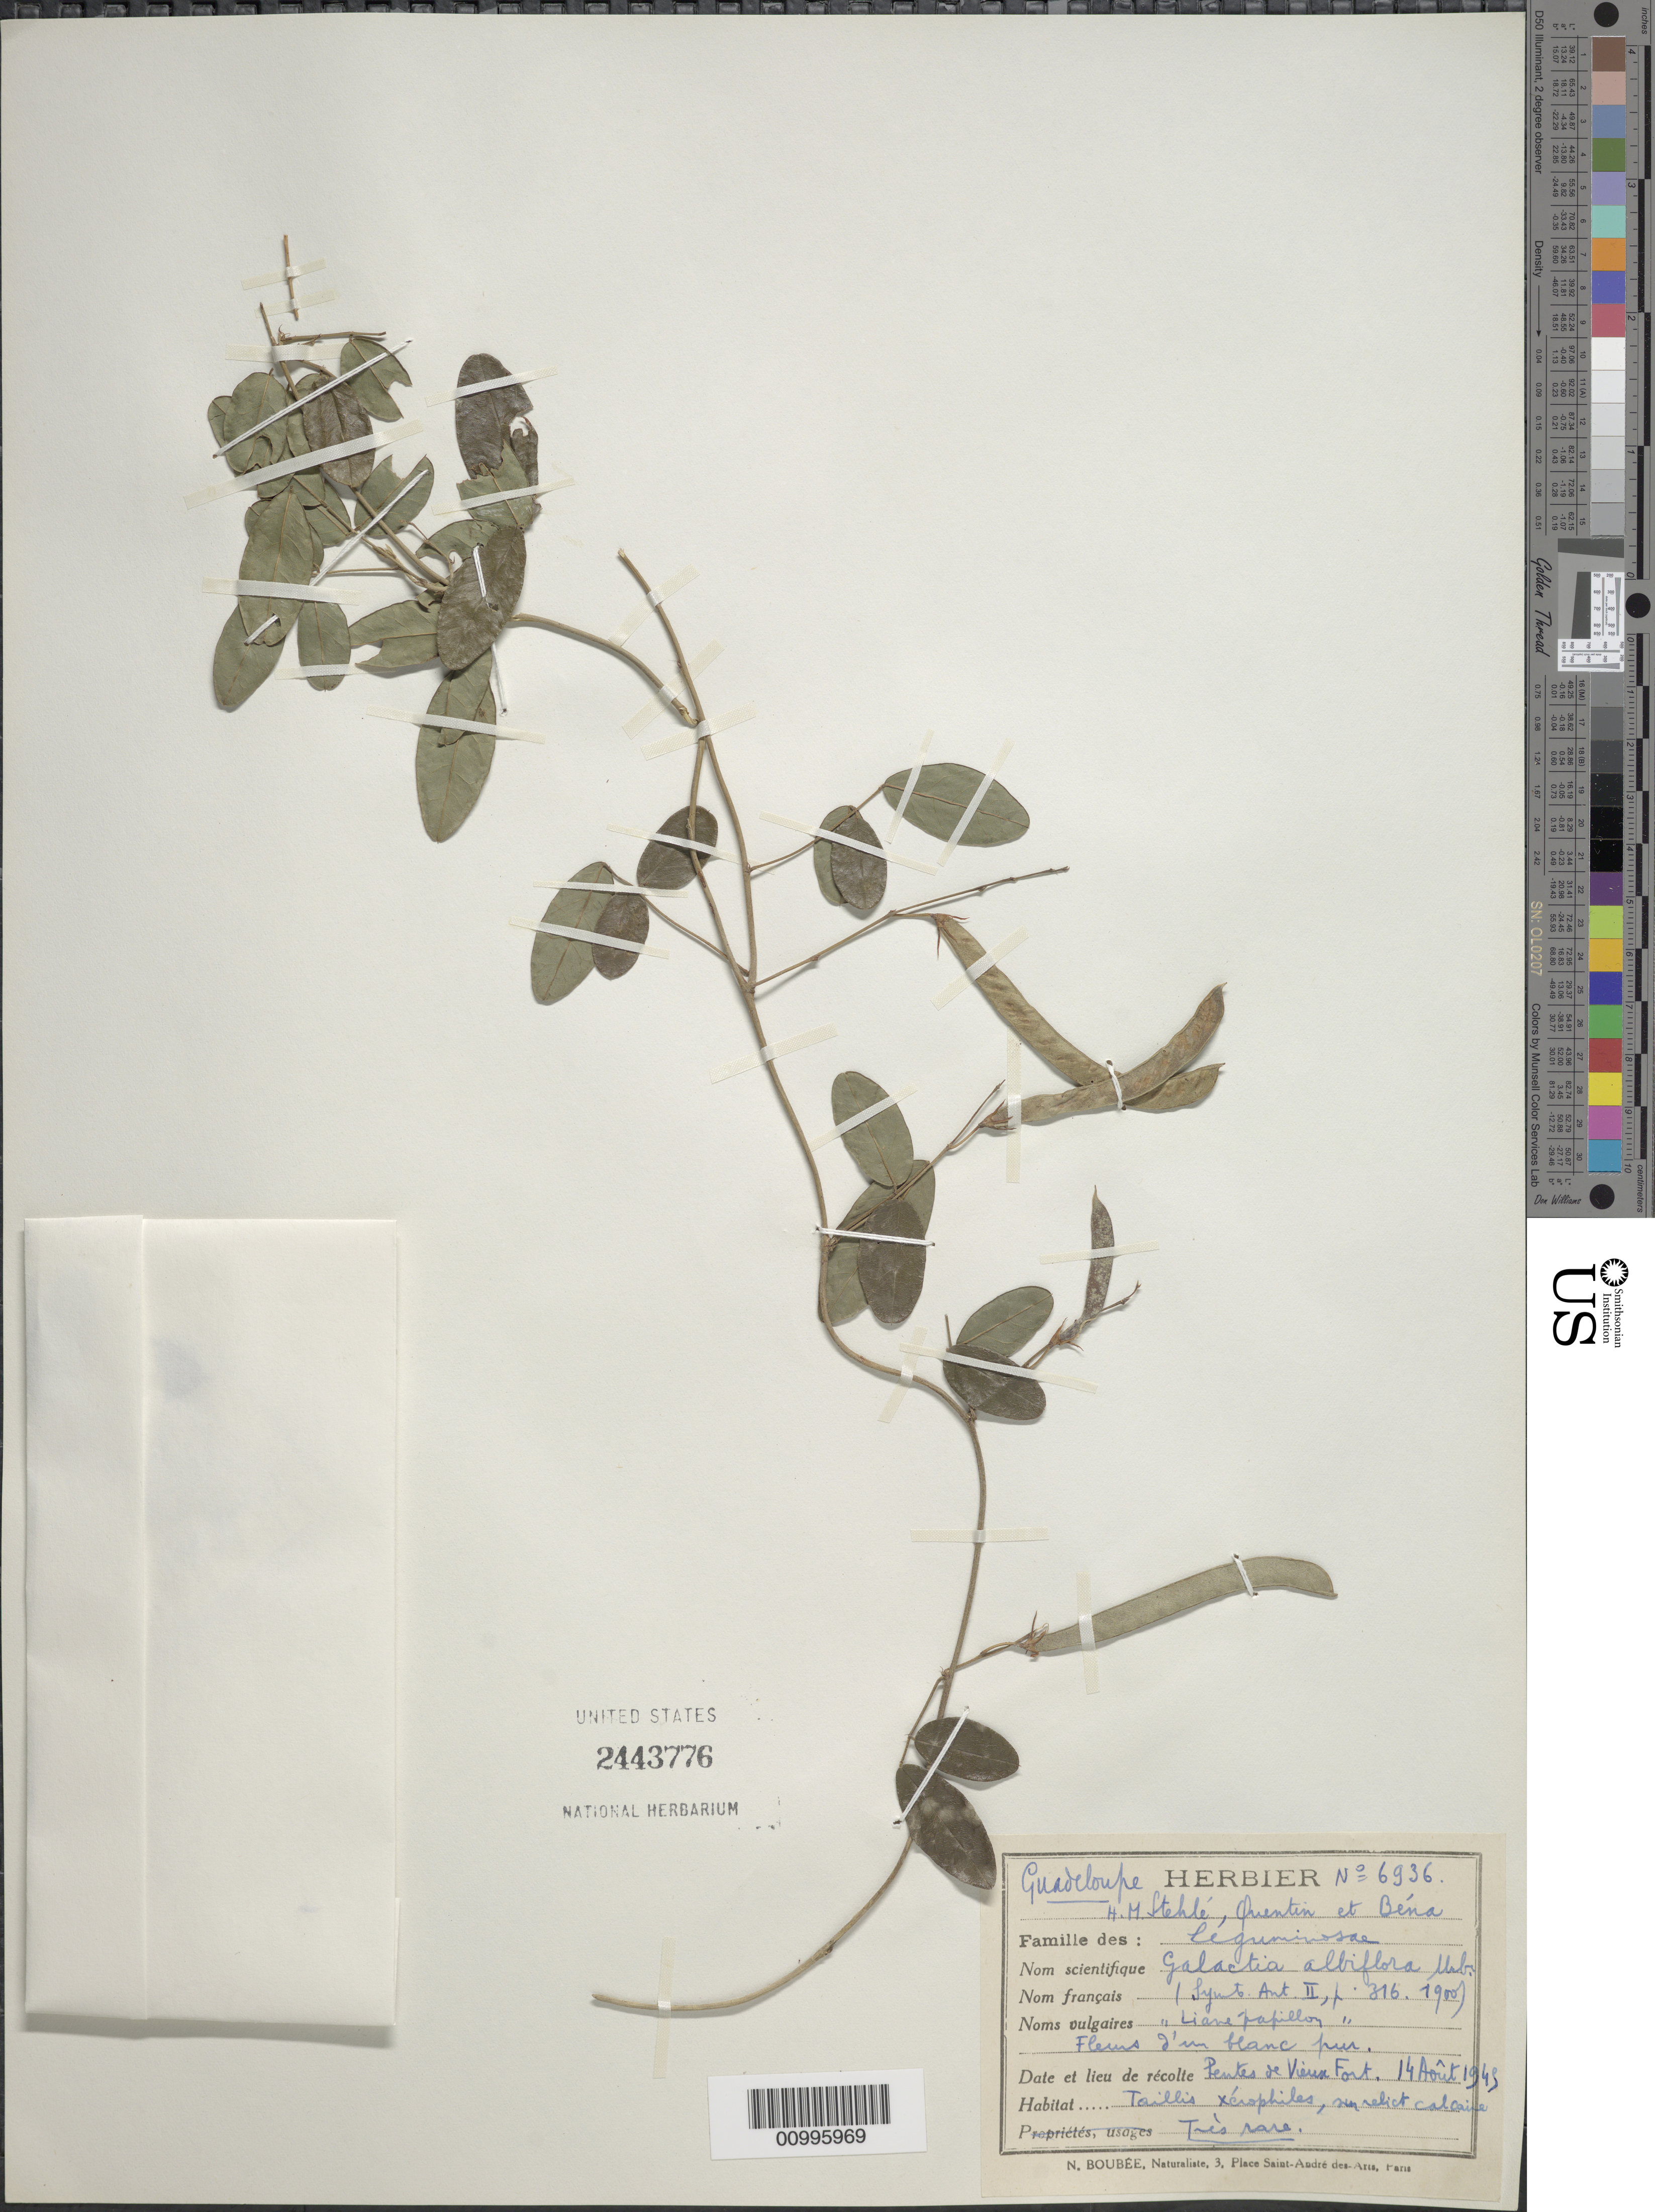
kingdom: Plantae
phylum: Tracheophyta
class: Magnoliopsida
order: Fabales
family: Fabaceae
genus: Galactia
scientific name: Galactia albiflora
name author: Urb.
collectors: H. Stehlé & P. Bena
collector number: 6936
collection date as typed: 14 Apr 1945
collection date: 1945-04-14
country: Guadeloupe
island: Basse Terre [Guadeloupe]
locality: white flower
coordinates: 0 N, 0 E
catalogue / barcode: US 2243776